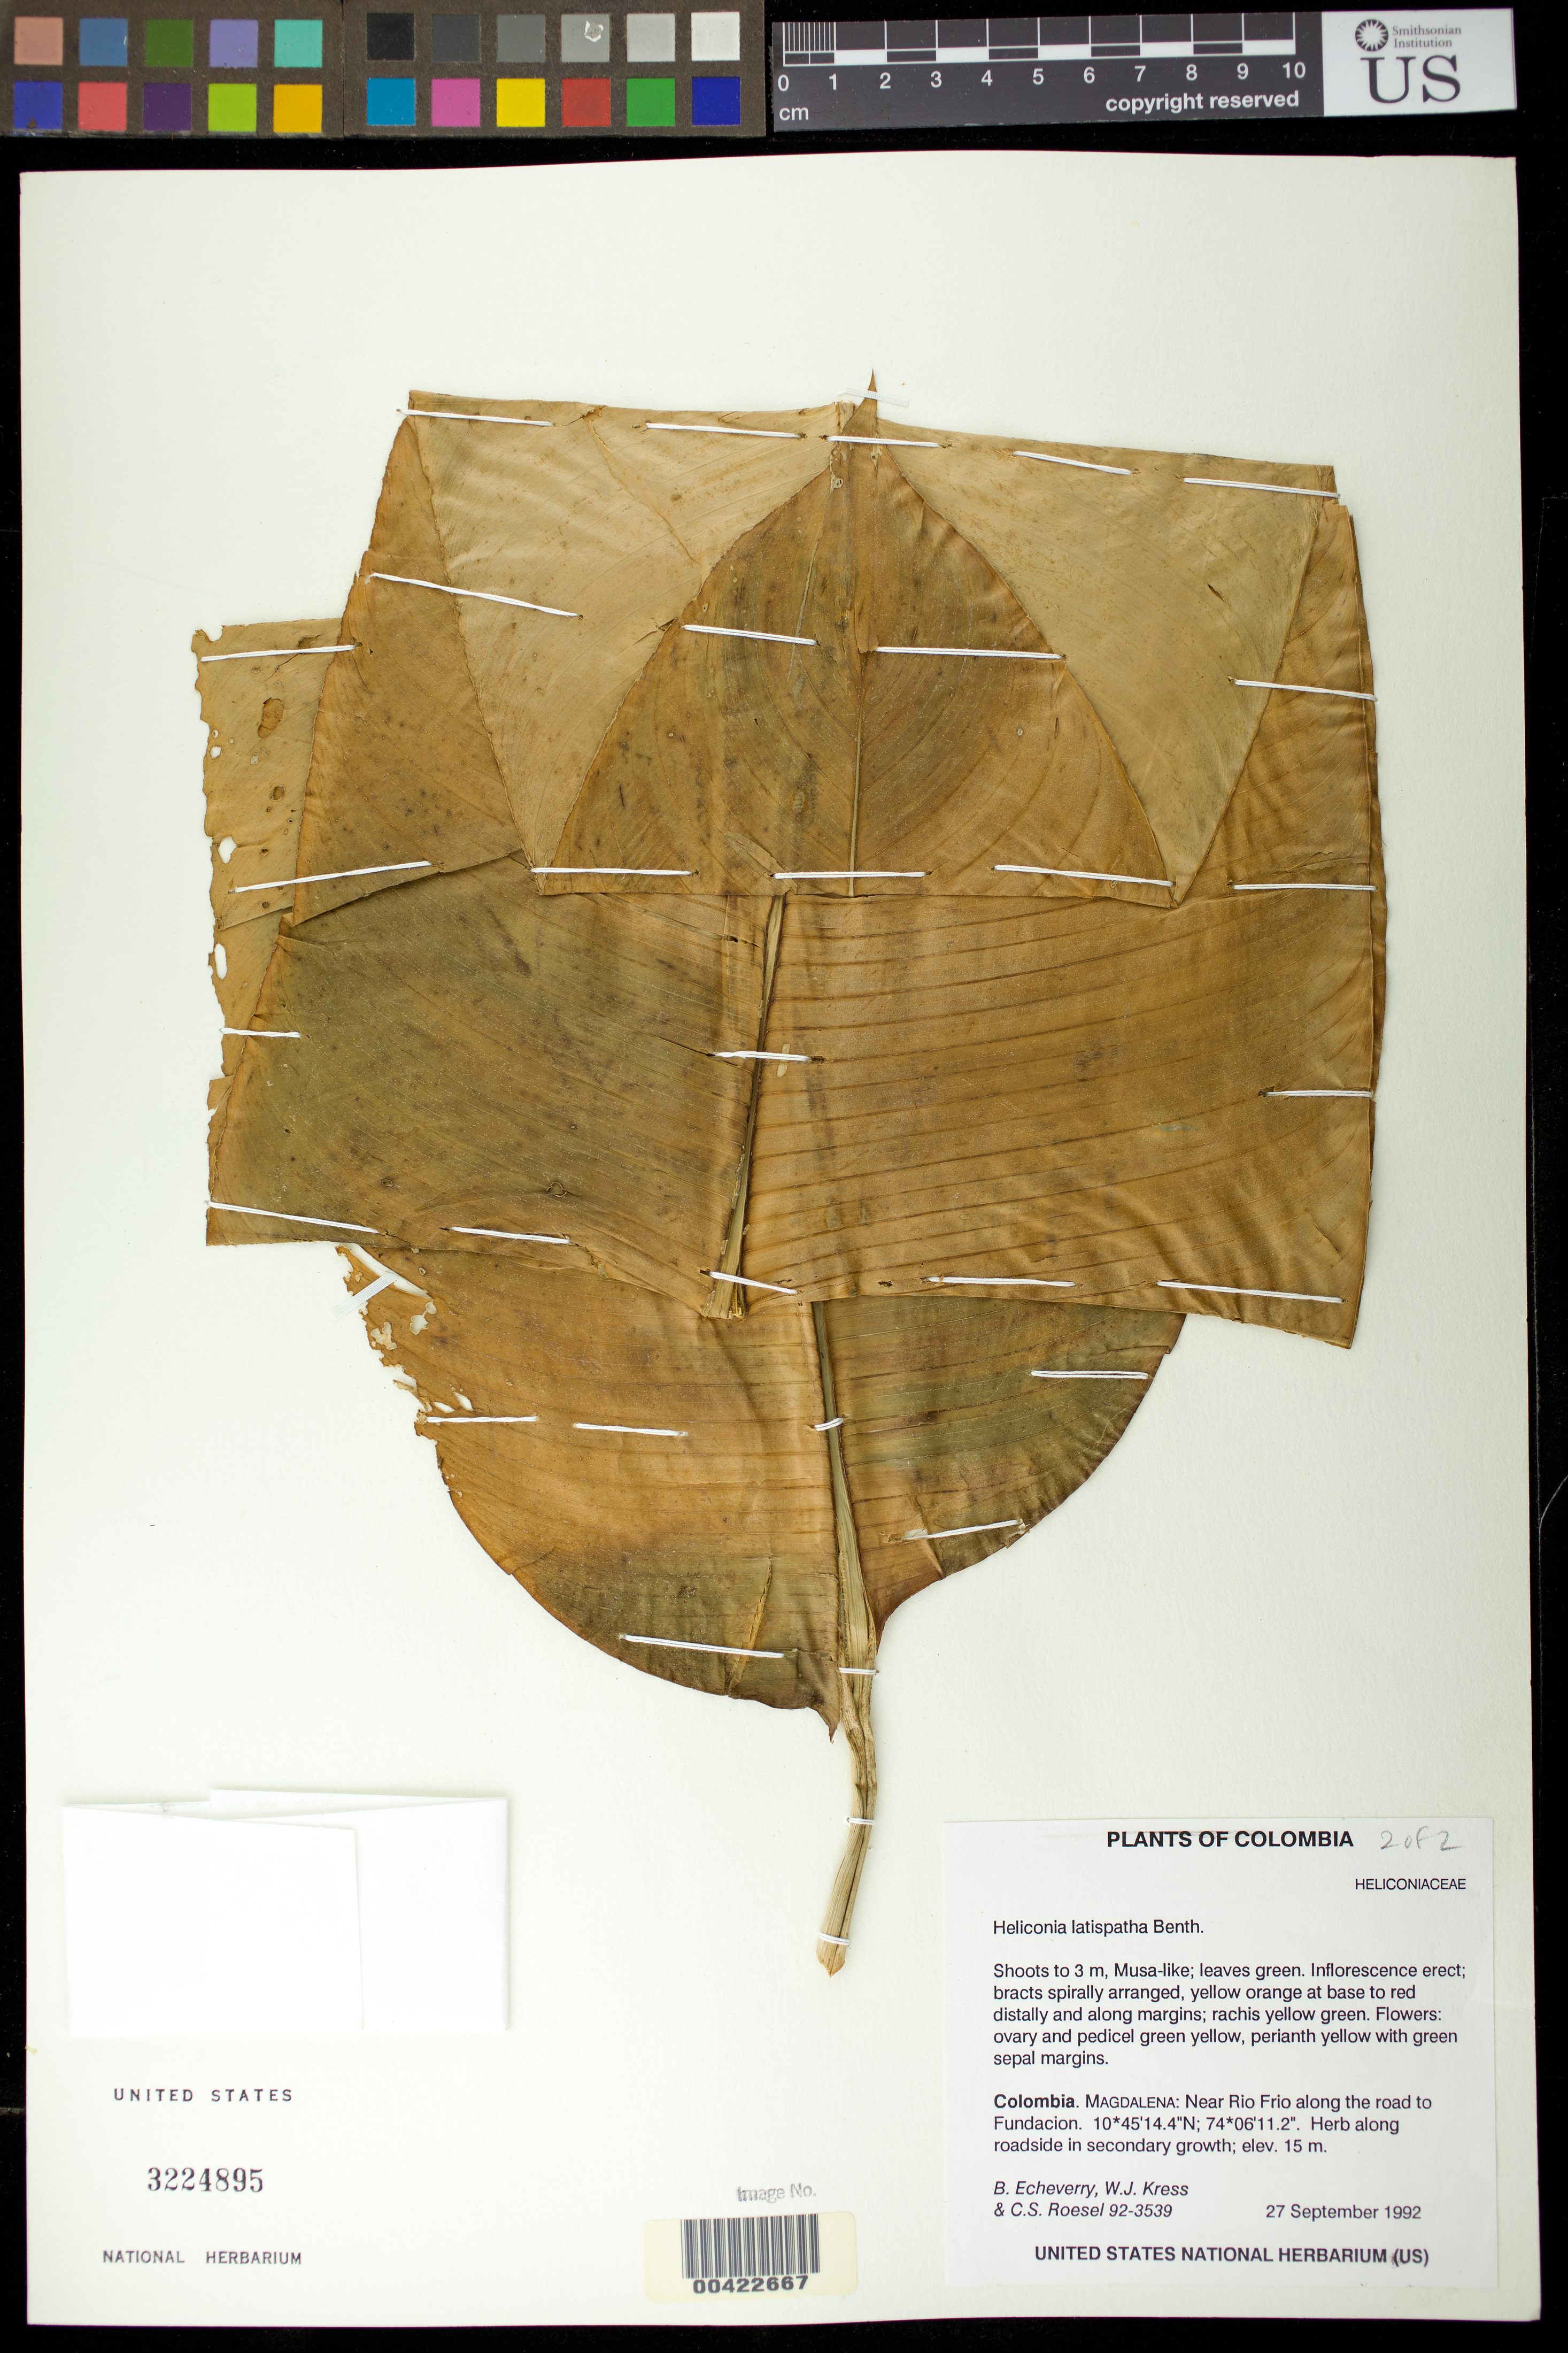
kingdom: Plantae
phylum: Tracheophyta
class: Liliopsida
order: Zingiberales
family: Heliconiaceae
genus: Heliconia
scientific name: Heliconia latispatha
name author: Benth.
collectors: B. Echeverry, W. J. Kress & C. S. Roesel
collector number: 92-3539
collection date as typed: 27 Sep 1992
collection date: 1992-09-27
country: Colombia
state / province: Magdalena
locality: Near Rio Frio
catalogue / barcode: US 3224895